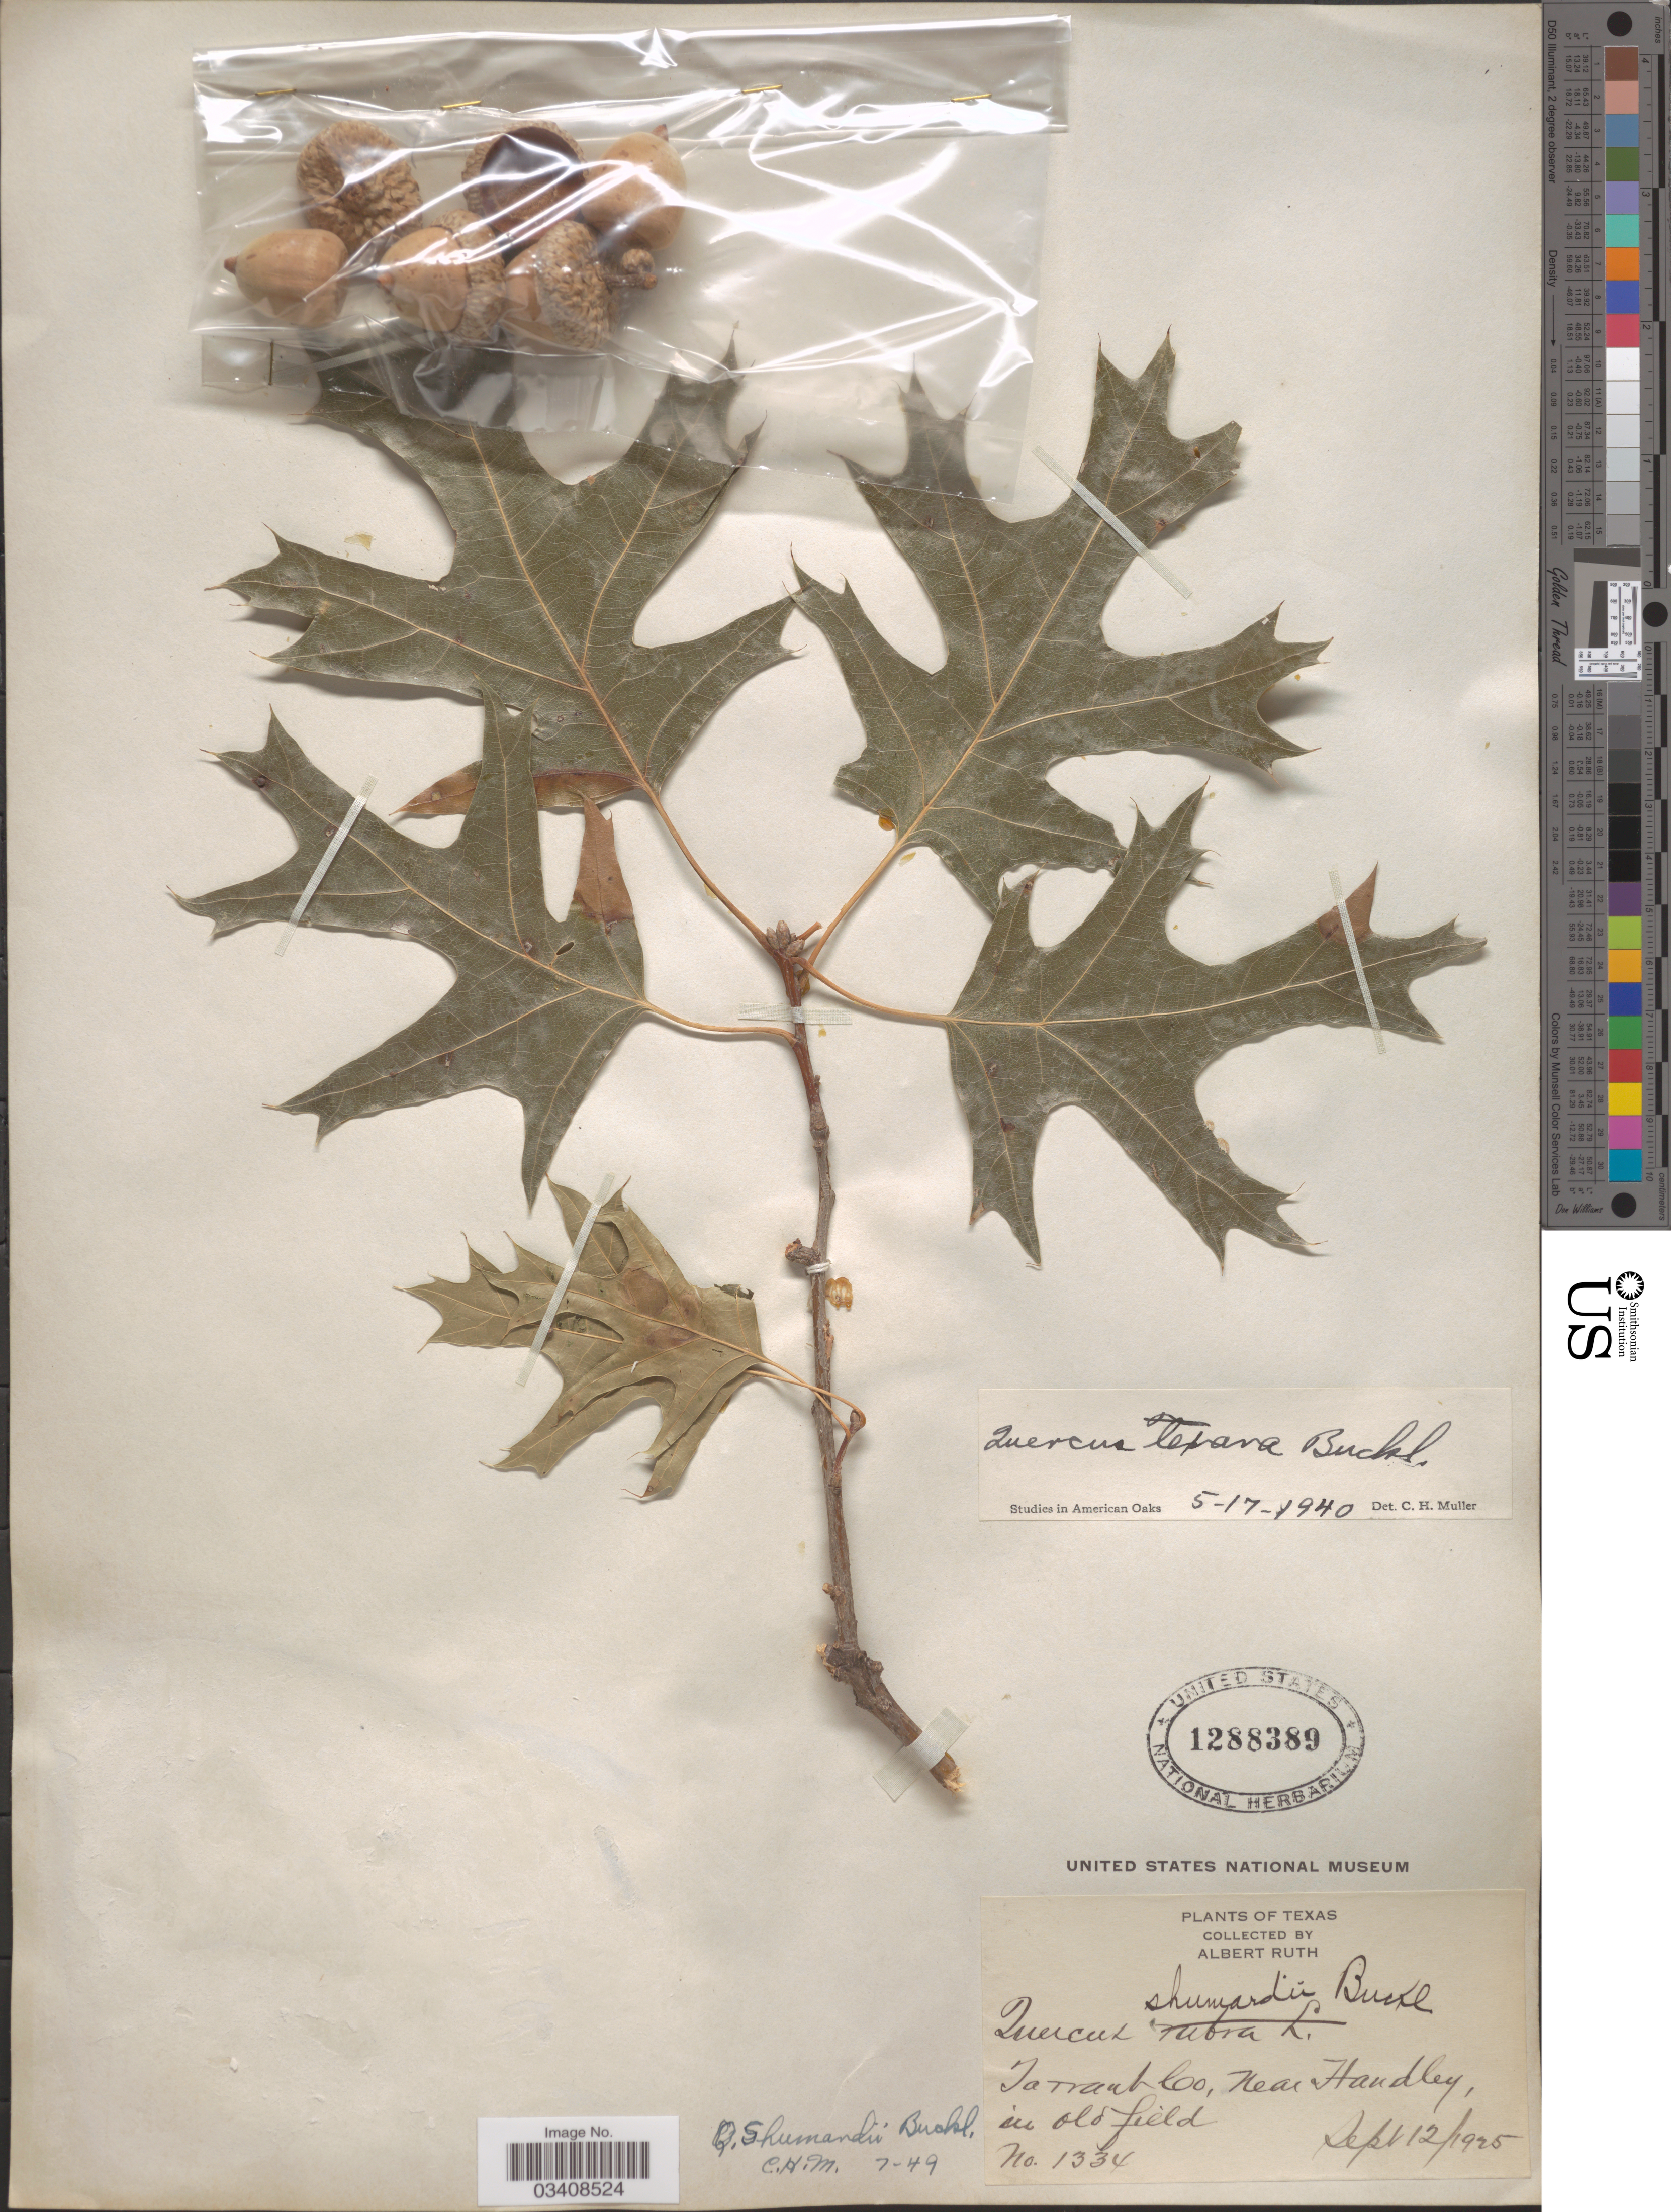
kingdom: Plantae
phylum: Tracheophyta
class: Magnoliopsida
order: Fagales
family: Fagaceae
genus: Quercus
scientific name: Quercus shumardii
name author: Buckley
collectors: A. Ruth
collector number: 1334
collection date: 1925-09-12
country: United States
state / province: Texas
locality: Tarrant Co, near Handley, in old field.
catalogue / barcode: US 1288389